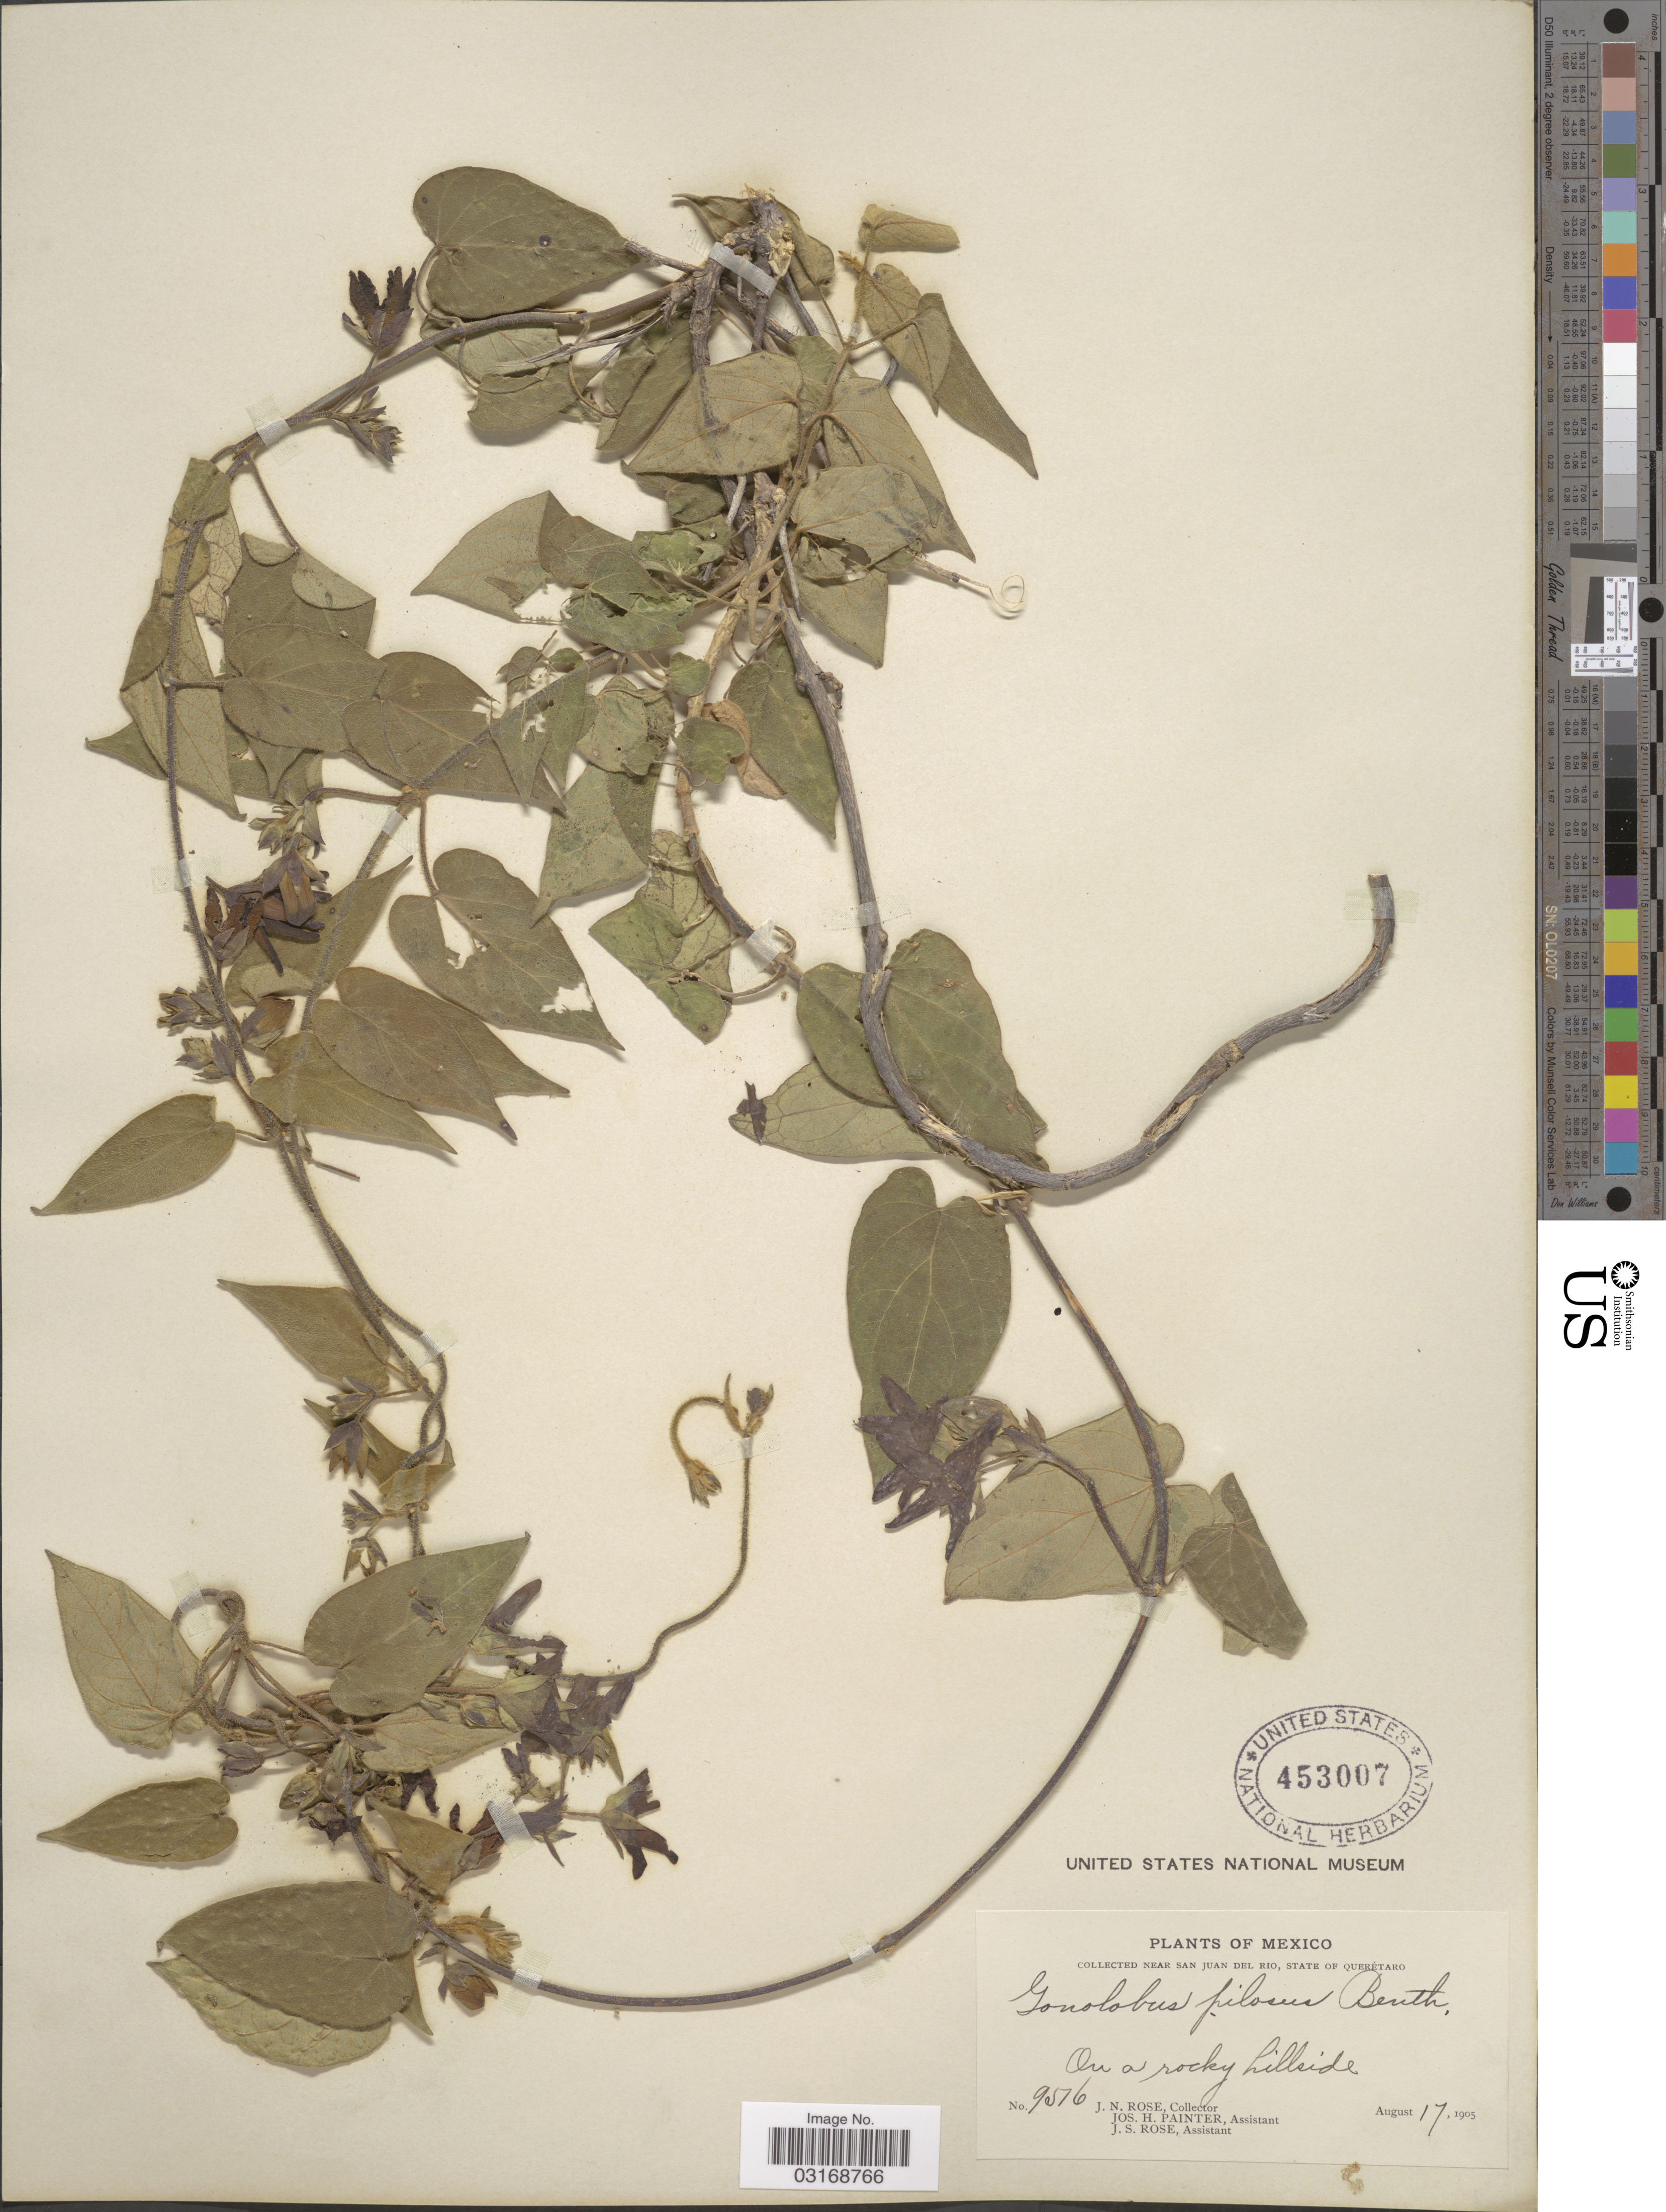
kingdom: Plantae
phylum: Tracheophyta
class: Magnoliopsida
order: Gentianales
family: Apocynaceae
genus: Matelea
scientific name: Matelea pilosa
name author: (Benth.) Woodson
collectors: J. N. Rose, J. H. Painter & J. S. Rose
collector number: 9516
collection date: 1905-08-17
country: Mexico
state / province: Querétaro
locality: Near San Juan del Rio, State of Querétaro.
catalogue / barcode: US 453007